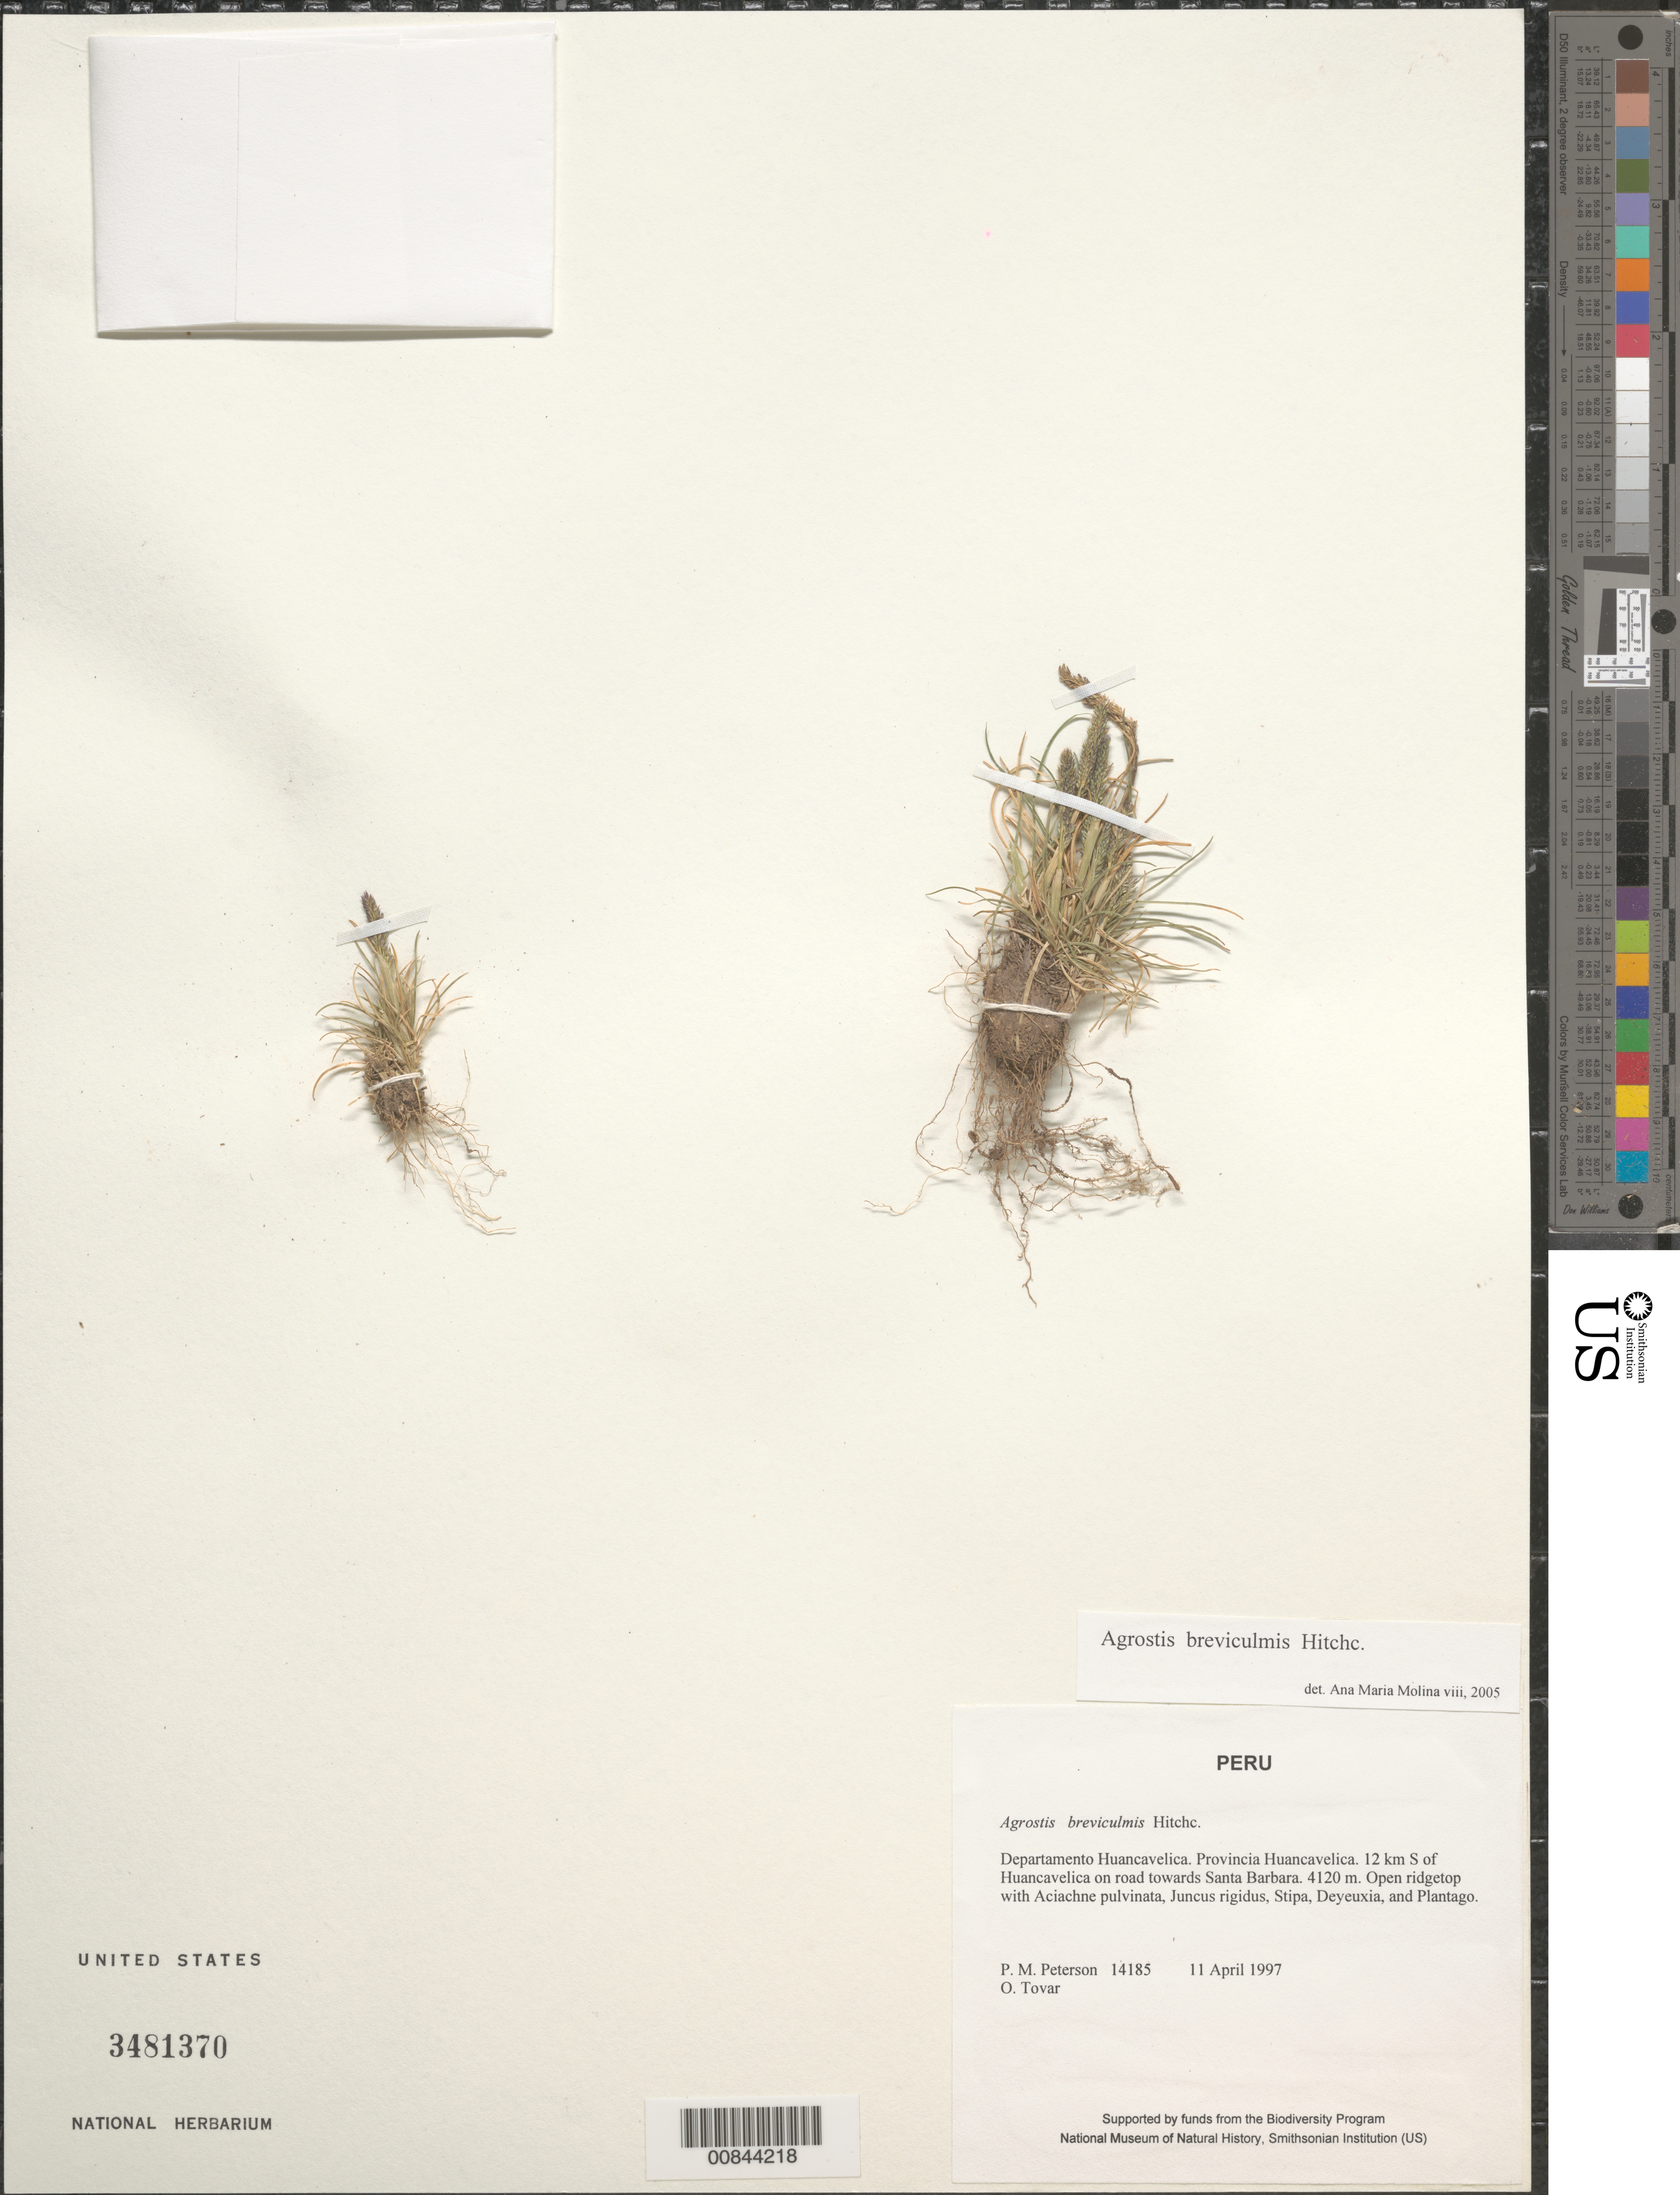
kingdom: Plantae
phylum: Tracheophyta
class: Liliopsida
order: Poales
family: Poaceae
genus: Agrostis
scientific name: Agrostis breviculmis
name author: Hitchc.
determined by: Molina, Ana M. de R.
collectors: P. M. Peterson & Ó. Tovar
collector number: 14185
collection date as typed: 11 Apr 1997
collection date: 1997-04-11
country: Peru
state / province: Huancavelica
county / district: Huancavelica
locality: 12 km S of Huancavelica on road towards Santa Barbara.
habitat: Open ridgetop with Aciachne pulvinata, Juncus rigidus, Stipa, Deyeuxia, and Plantago.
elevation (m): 4120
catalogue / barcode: US 3481370